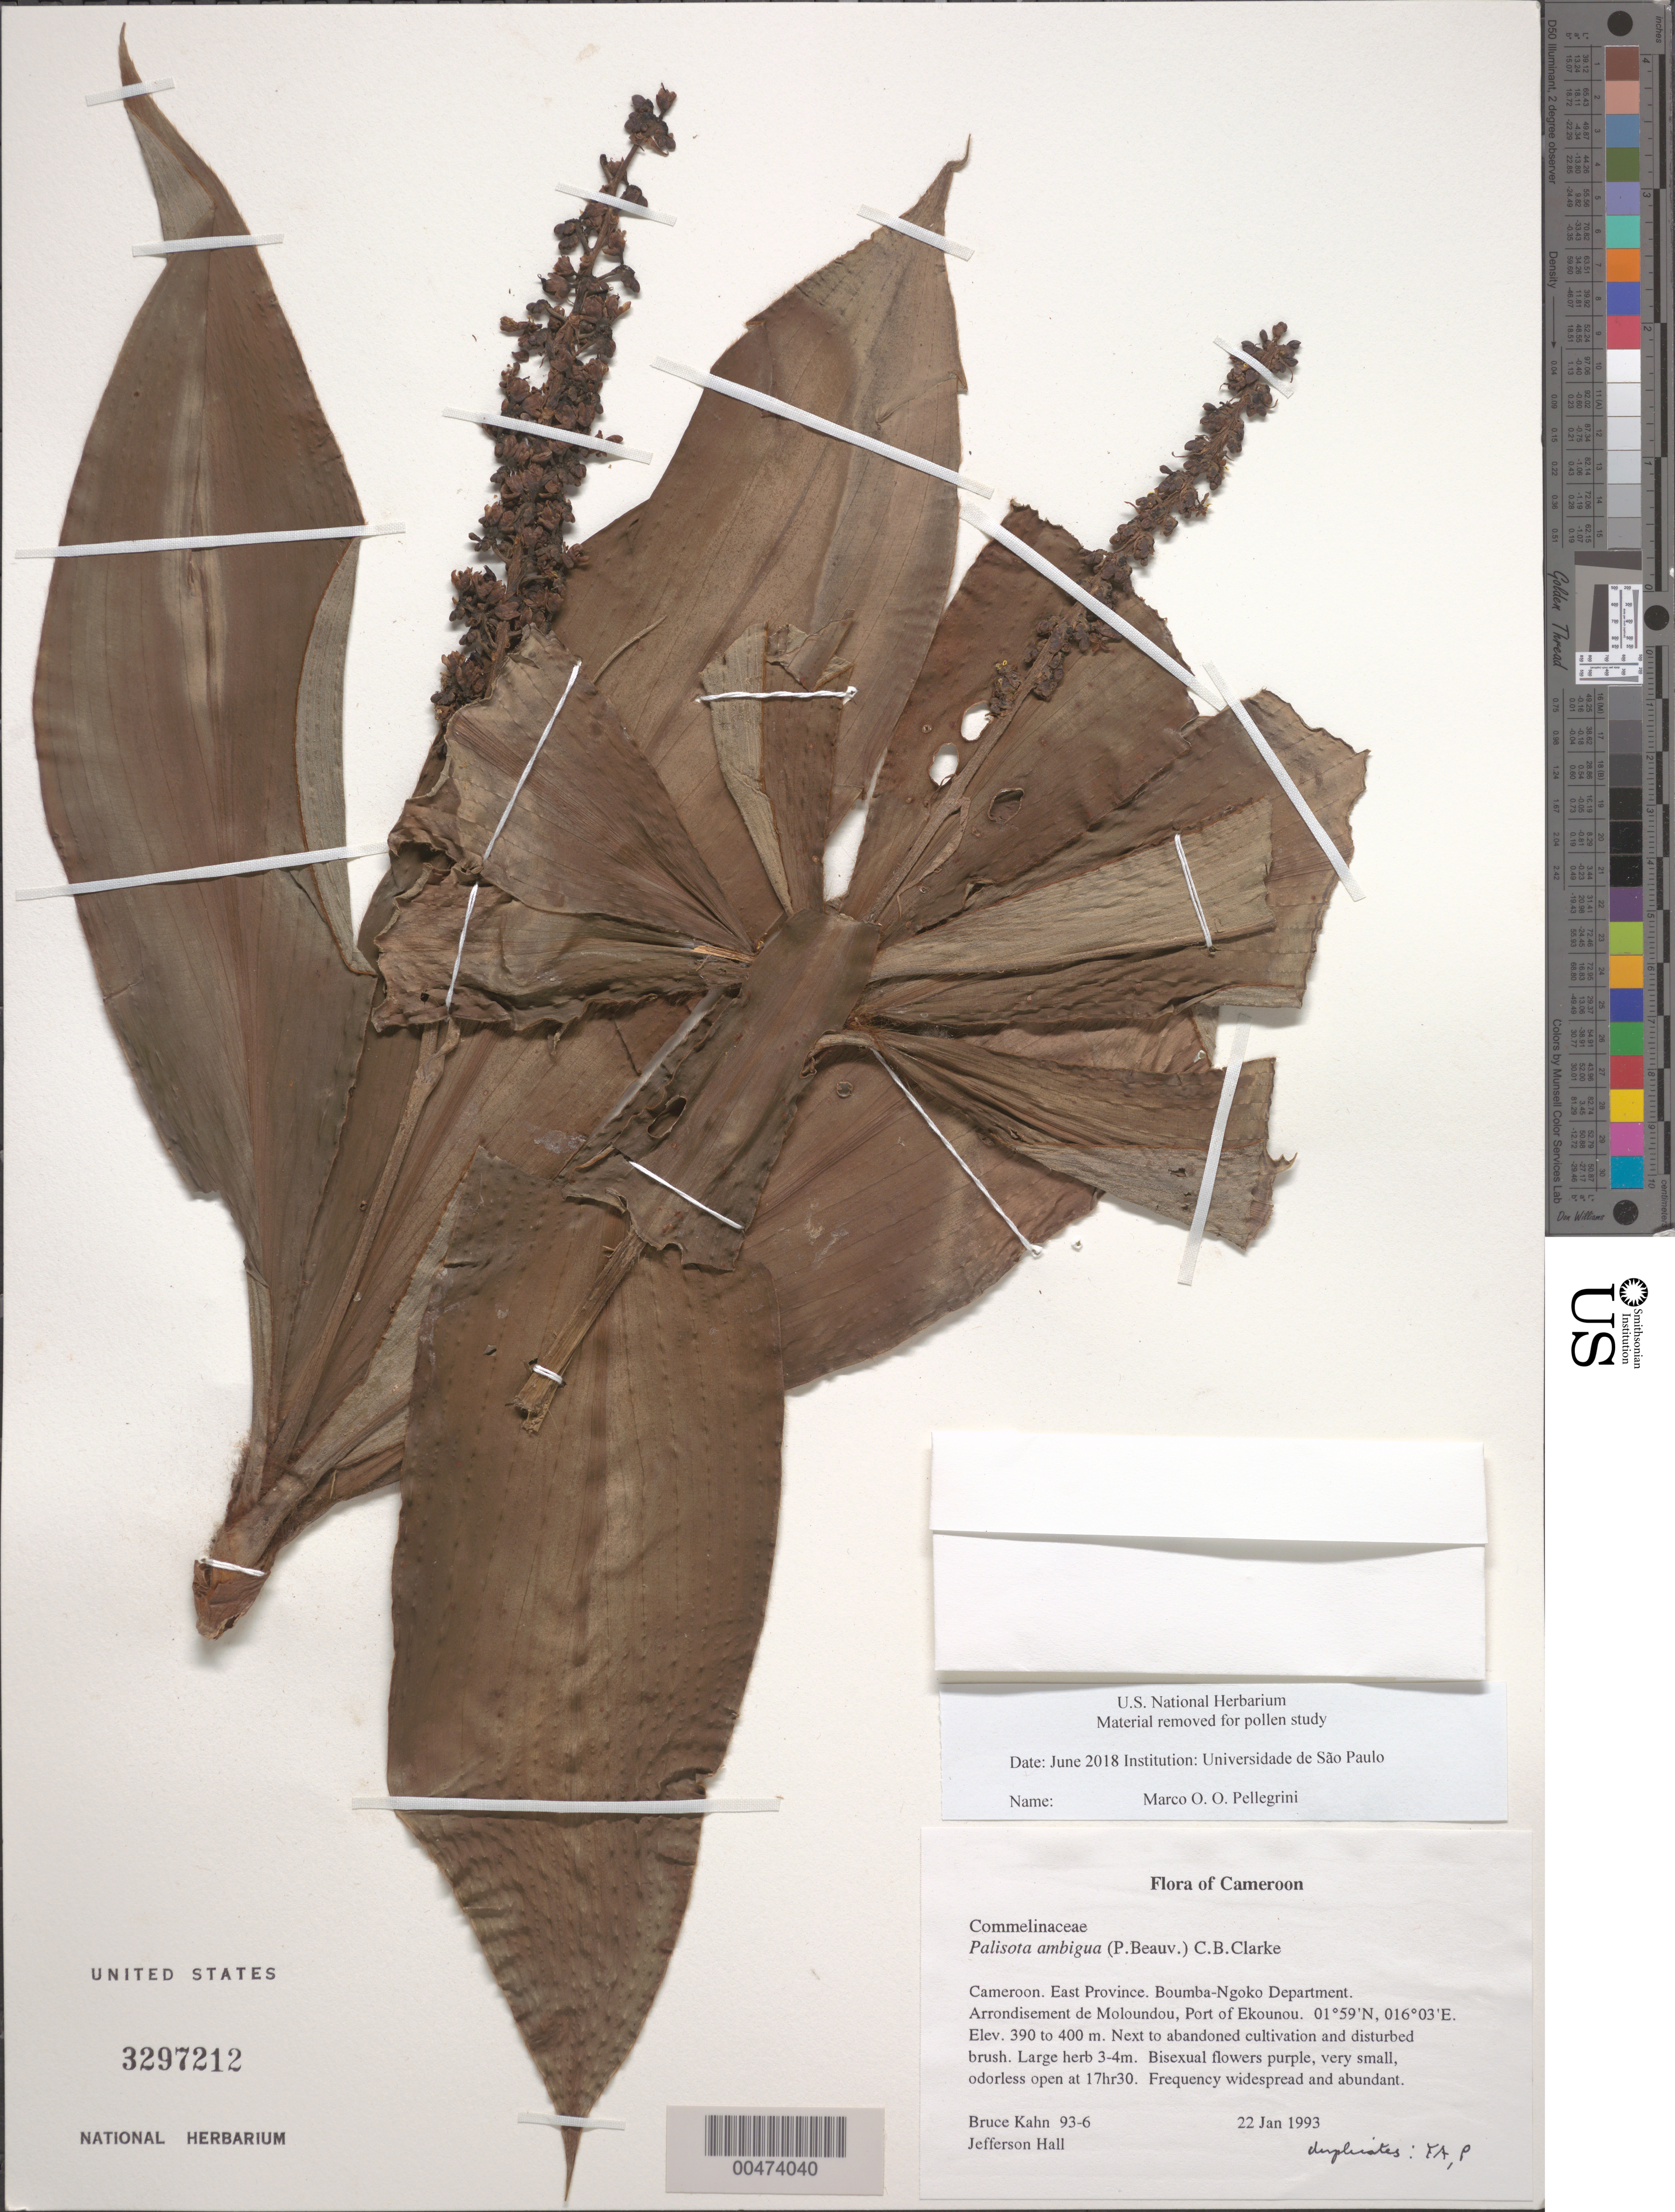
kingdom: Plantae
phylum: Tracheophyta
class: Liliopsida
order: Commelinales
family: Commelinaceae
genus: Palisota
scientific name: Palisota ambigua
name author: (P. Beauv.) C.B. Clarke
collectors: B. Kahn & J. Hall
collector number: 93-6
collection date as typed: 22 Jan 1993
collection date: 1993-01-22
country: Cameroon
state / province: Est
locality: Boumba-ngoko, moloundou arrondissement, lipondji, ekounou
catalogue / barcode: US 3297212